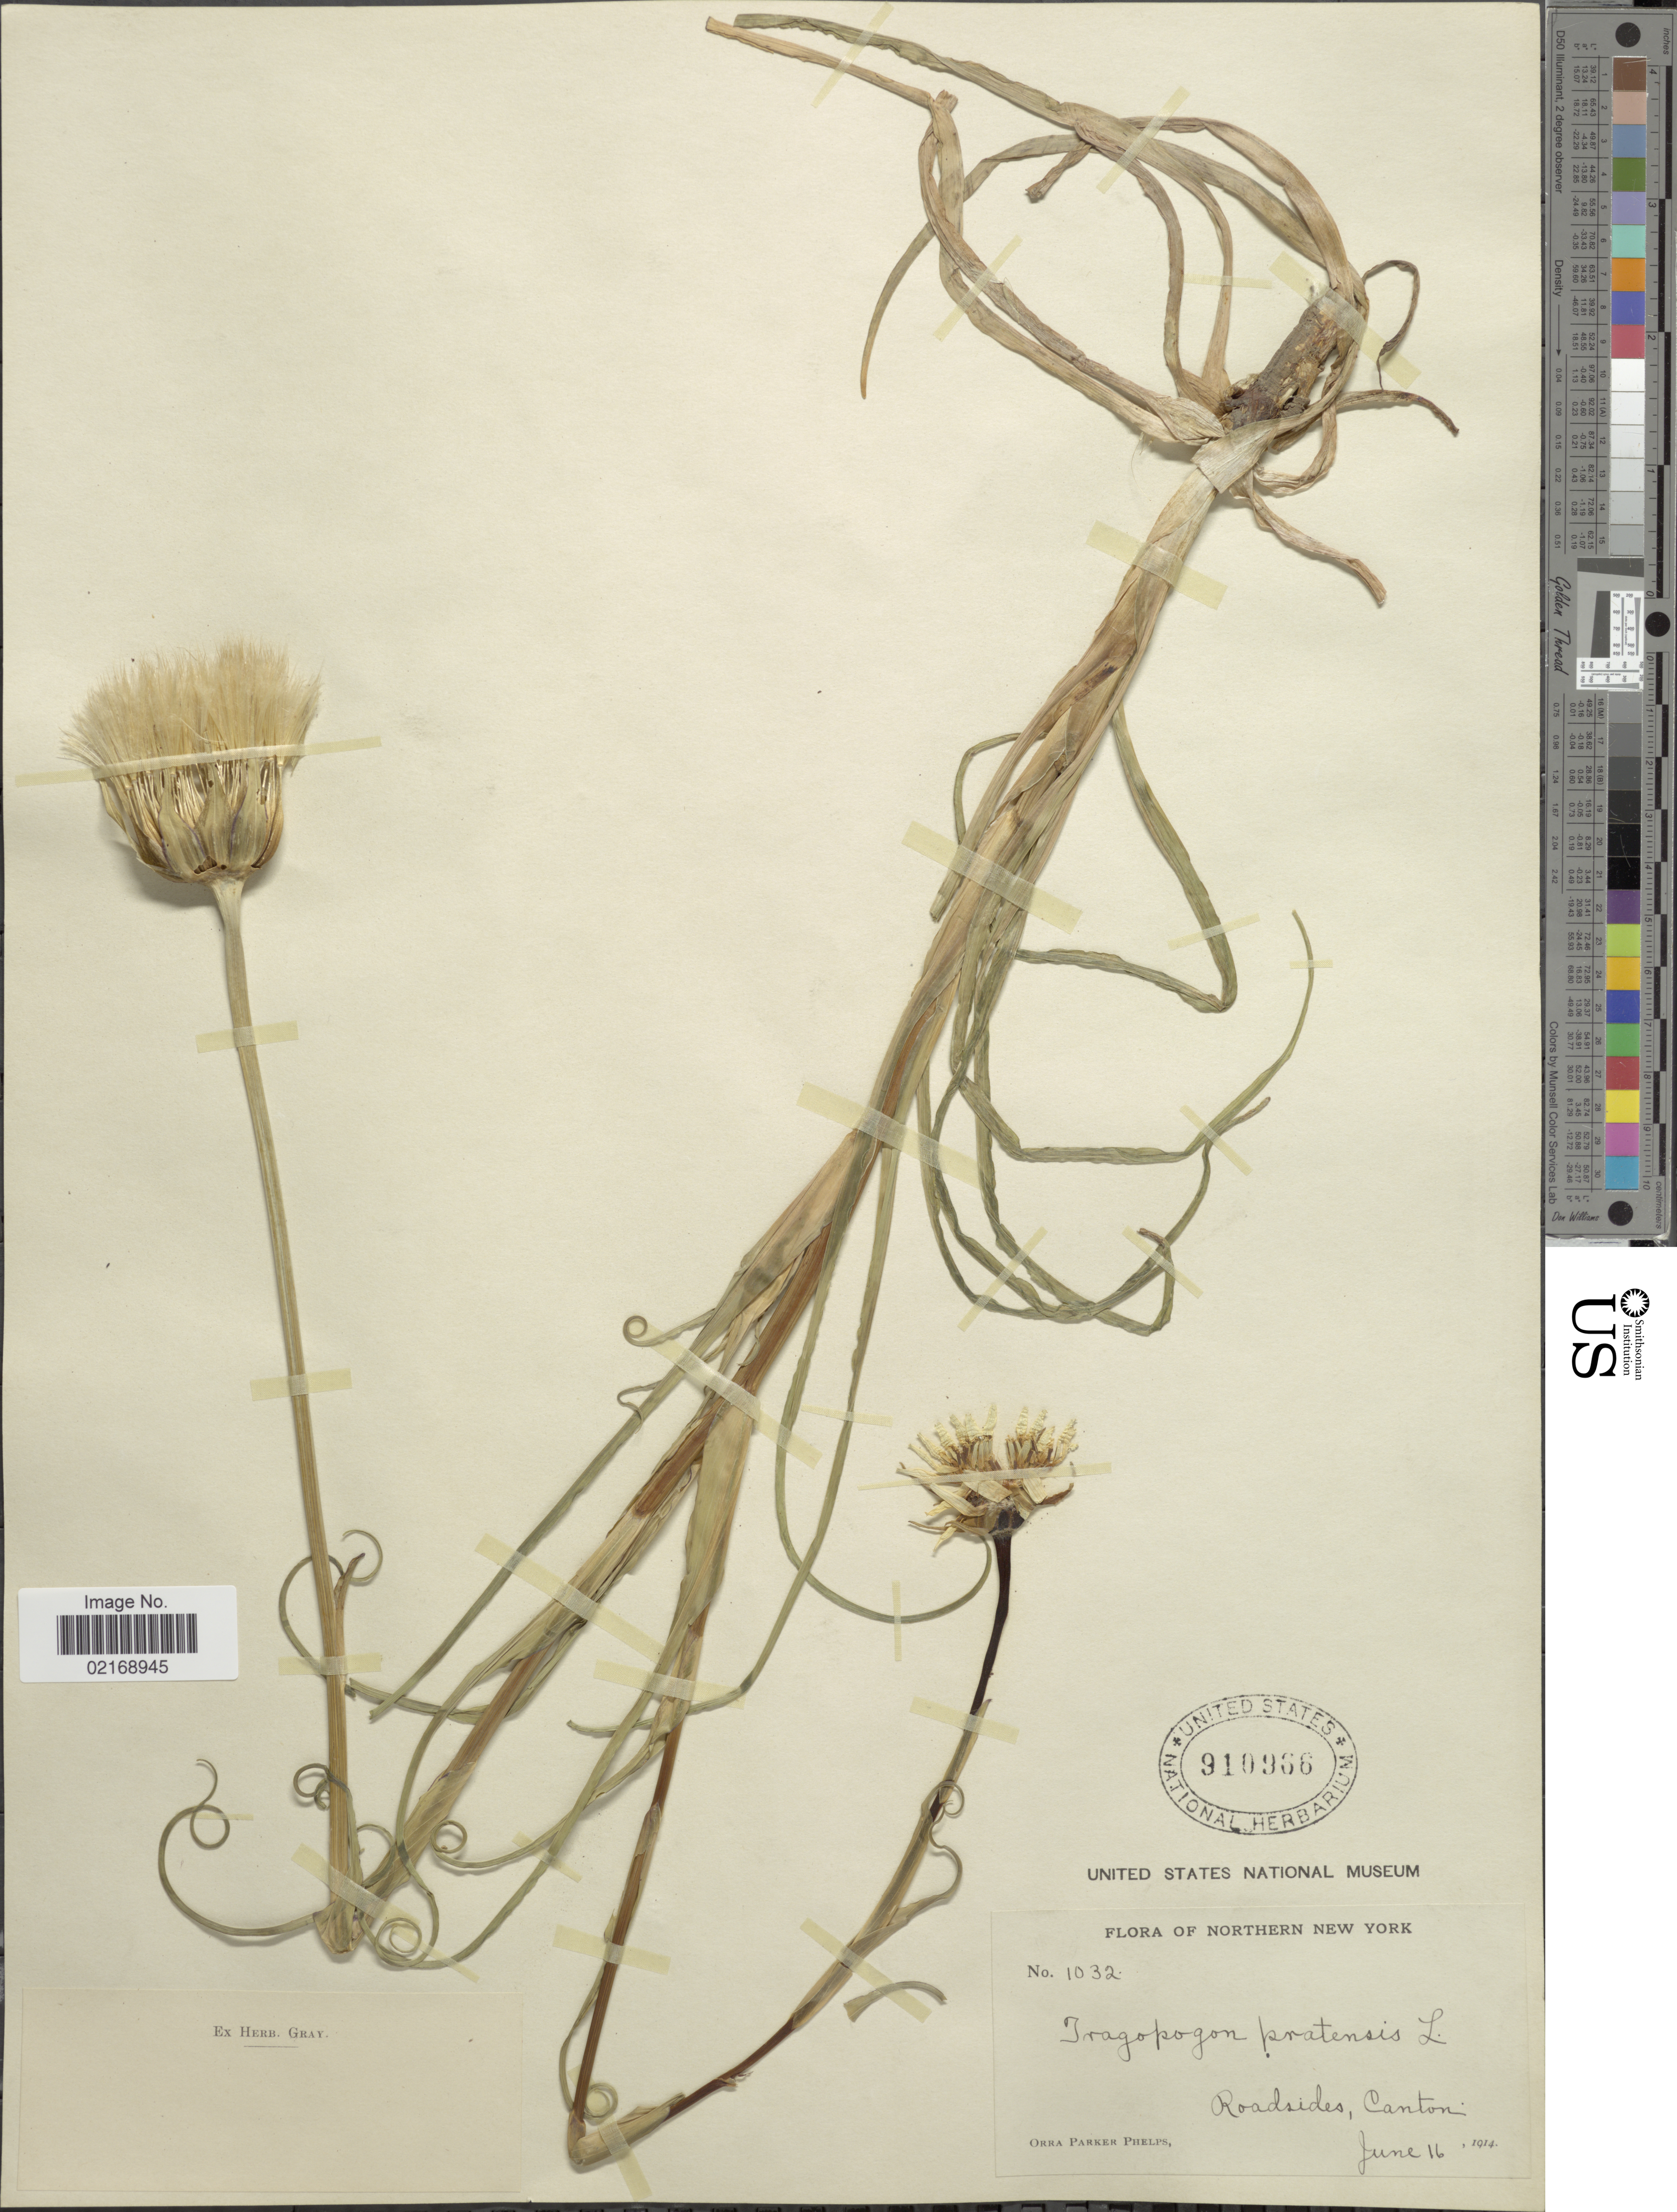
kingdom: Plantae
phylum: Tracheophyta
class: Magnoliopsida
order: Asterales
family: Asteraceae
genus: Tragopogon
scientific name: Tragopogon pratensis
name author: L.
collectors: O. P. Phelps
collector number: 1032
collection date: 1914-06-16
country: United States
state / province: New York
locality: Northern New York. Canton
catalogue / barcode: US 910966